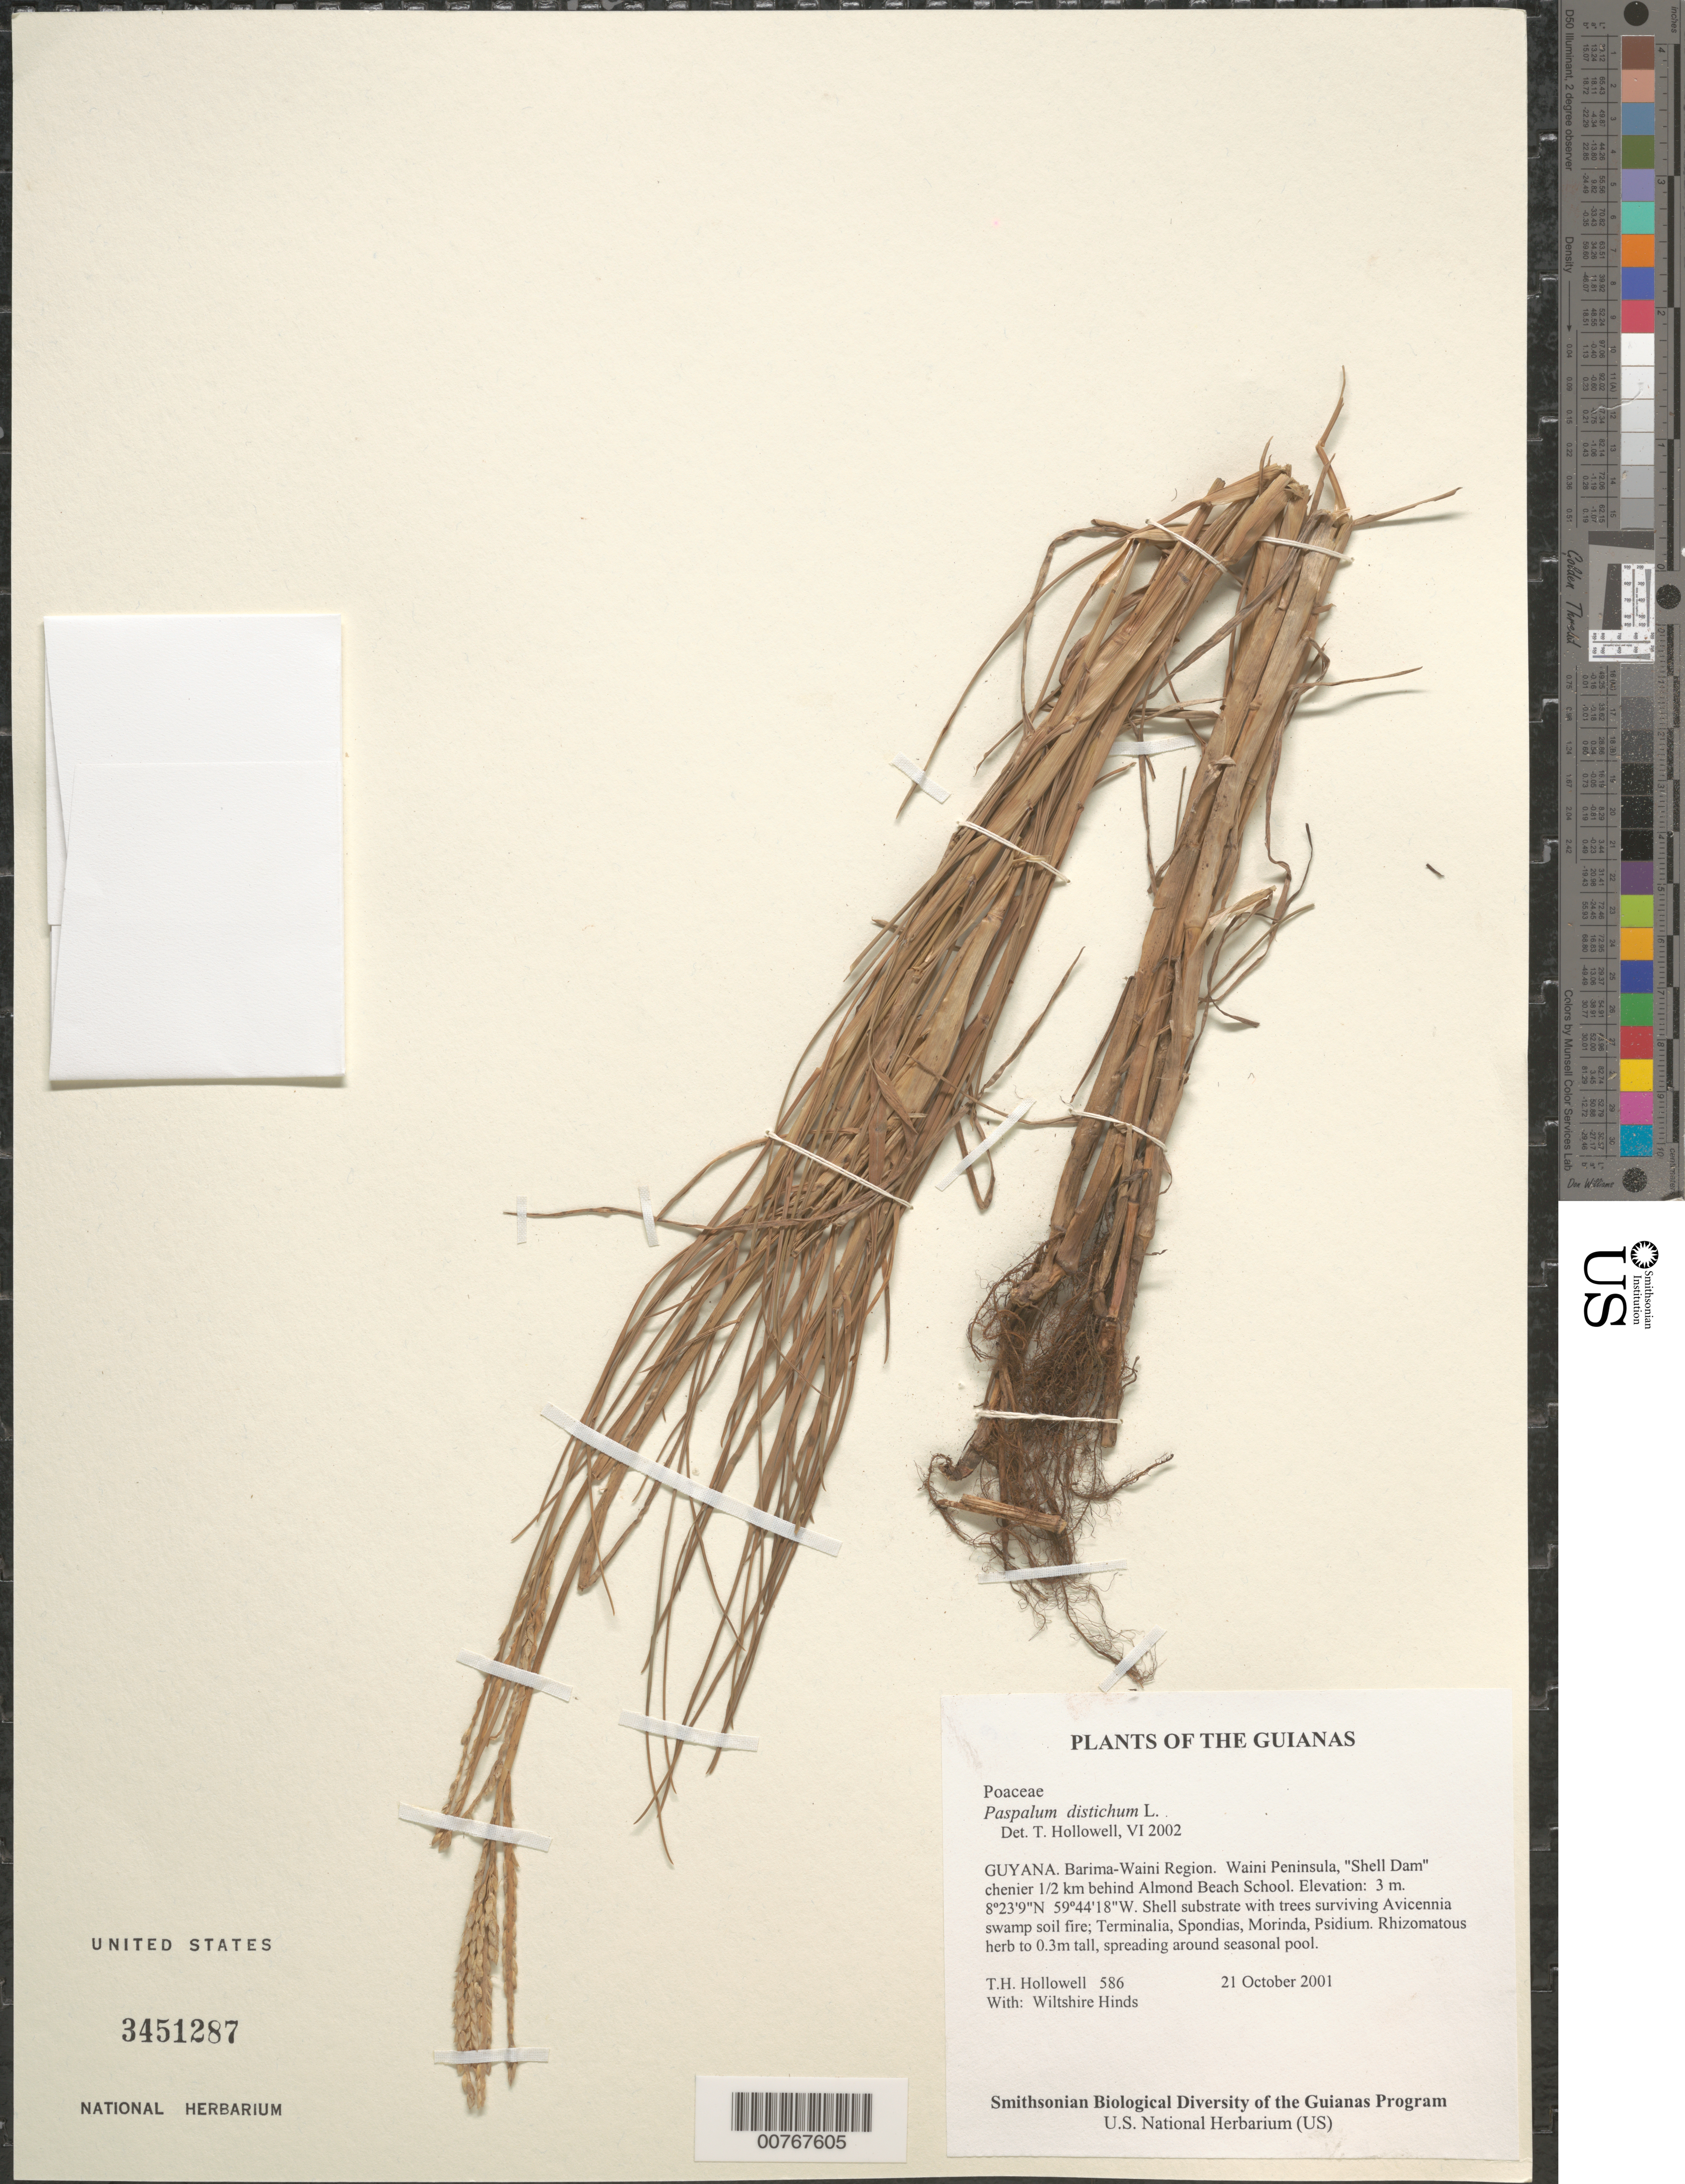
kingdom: Plantae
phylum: Tracheophyta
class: Liliopsida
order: Poales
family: Poaceae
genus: Paspalum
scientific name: Paspalum distichum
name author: L.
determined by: Hollowell, T. H., (BOT), Smithsonian Institution - National Museum of Natural History (UNITED STATES)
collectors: T. Hollowell & W. Hinds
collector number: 586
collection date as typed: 21 October 2001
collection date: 2001-10-21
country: Guyana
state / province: Barima-Waini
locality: Waini Peninsula, "Shell Dam" chenier 1/2 km behind Almond Beach School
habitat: Shell substrate with trees surviving Avicennia swamp soil fire; Terminalia, Spondias, Morinda, Psidium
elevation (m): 3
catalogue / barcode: US 3451287